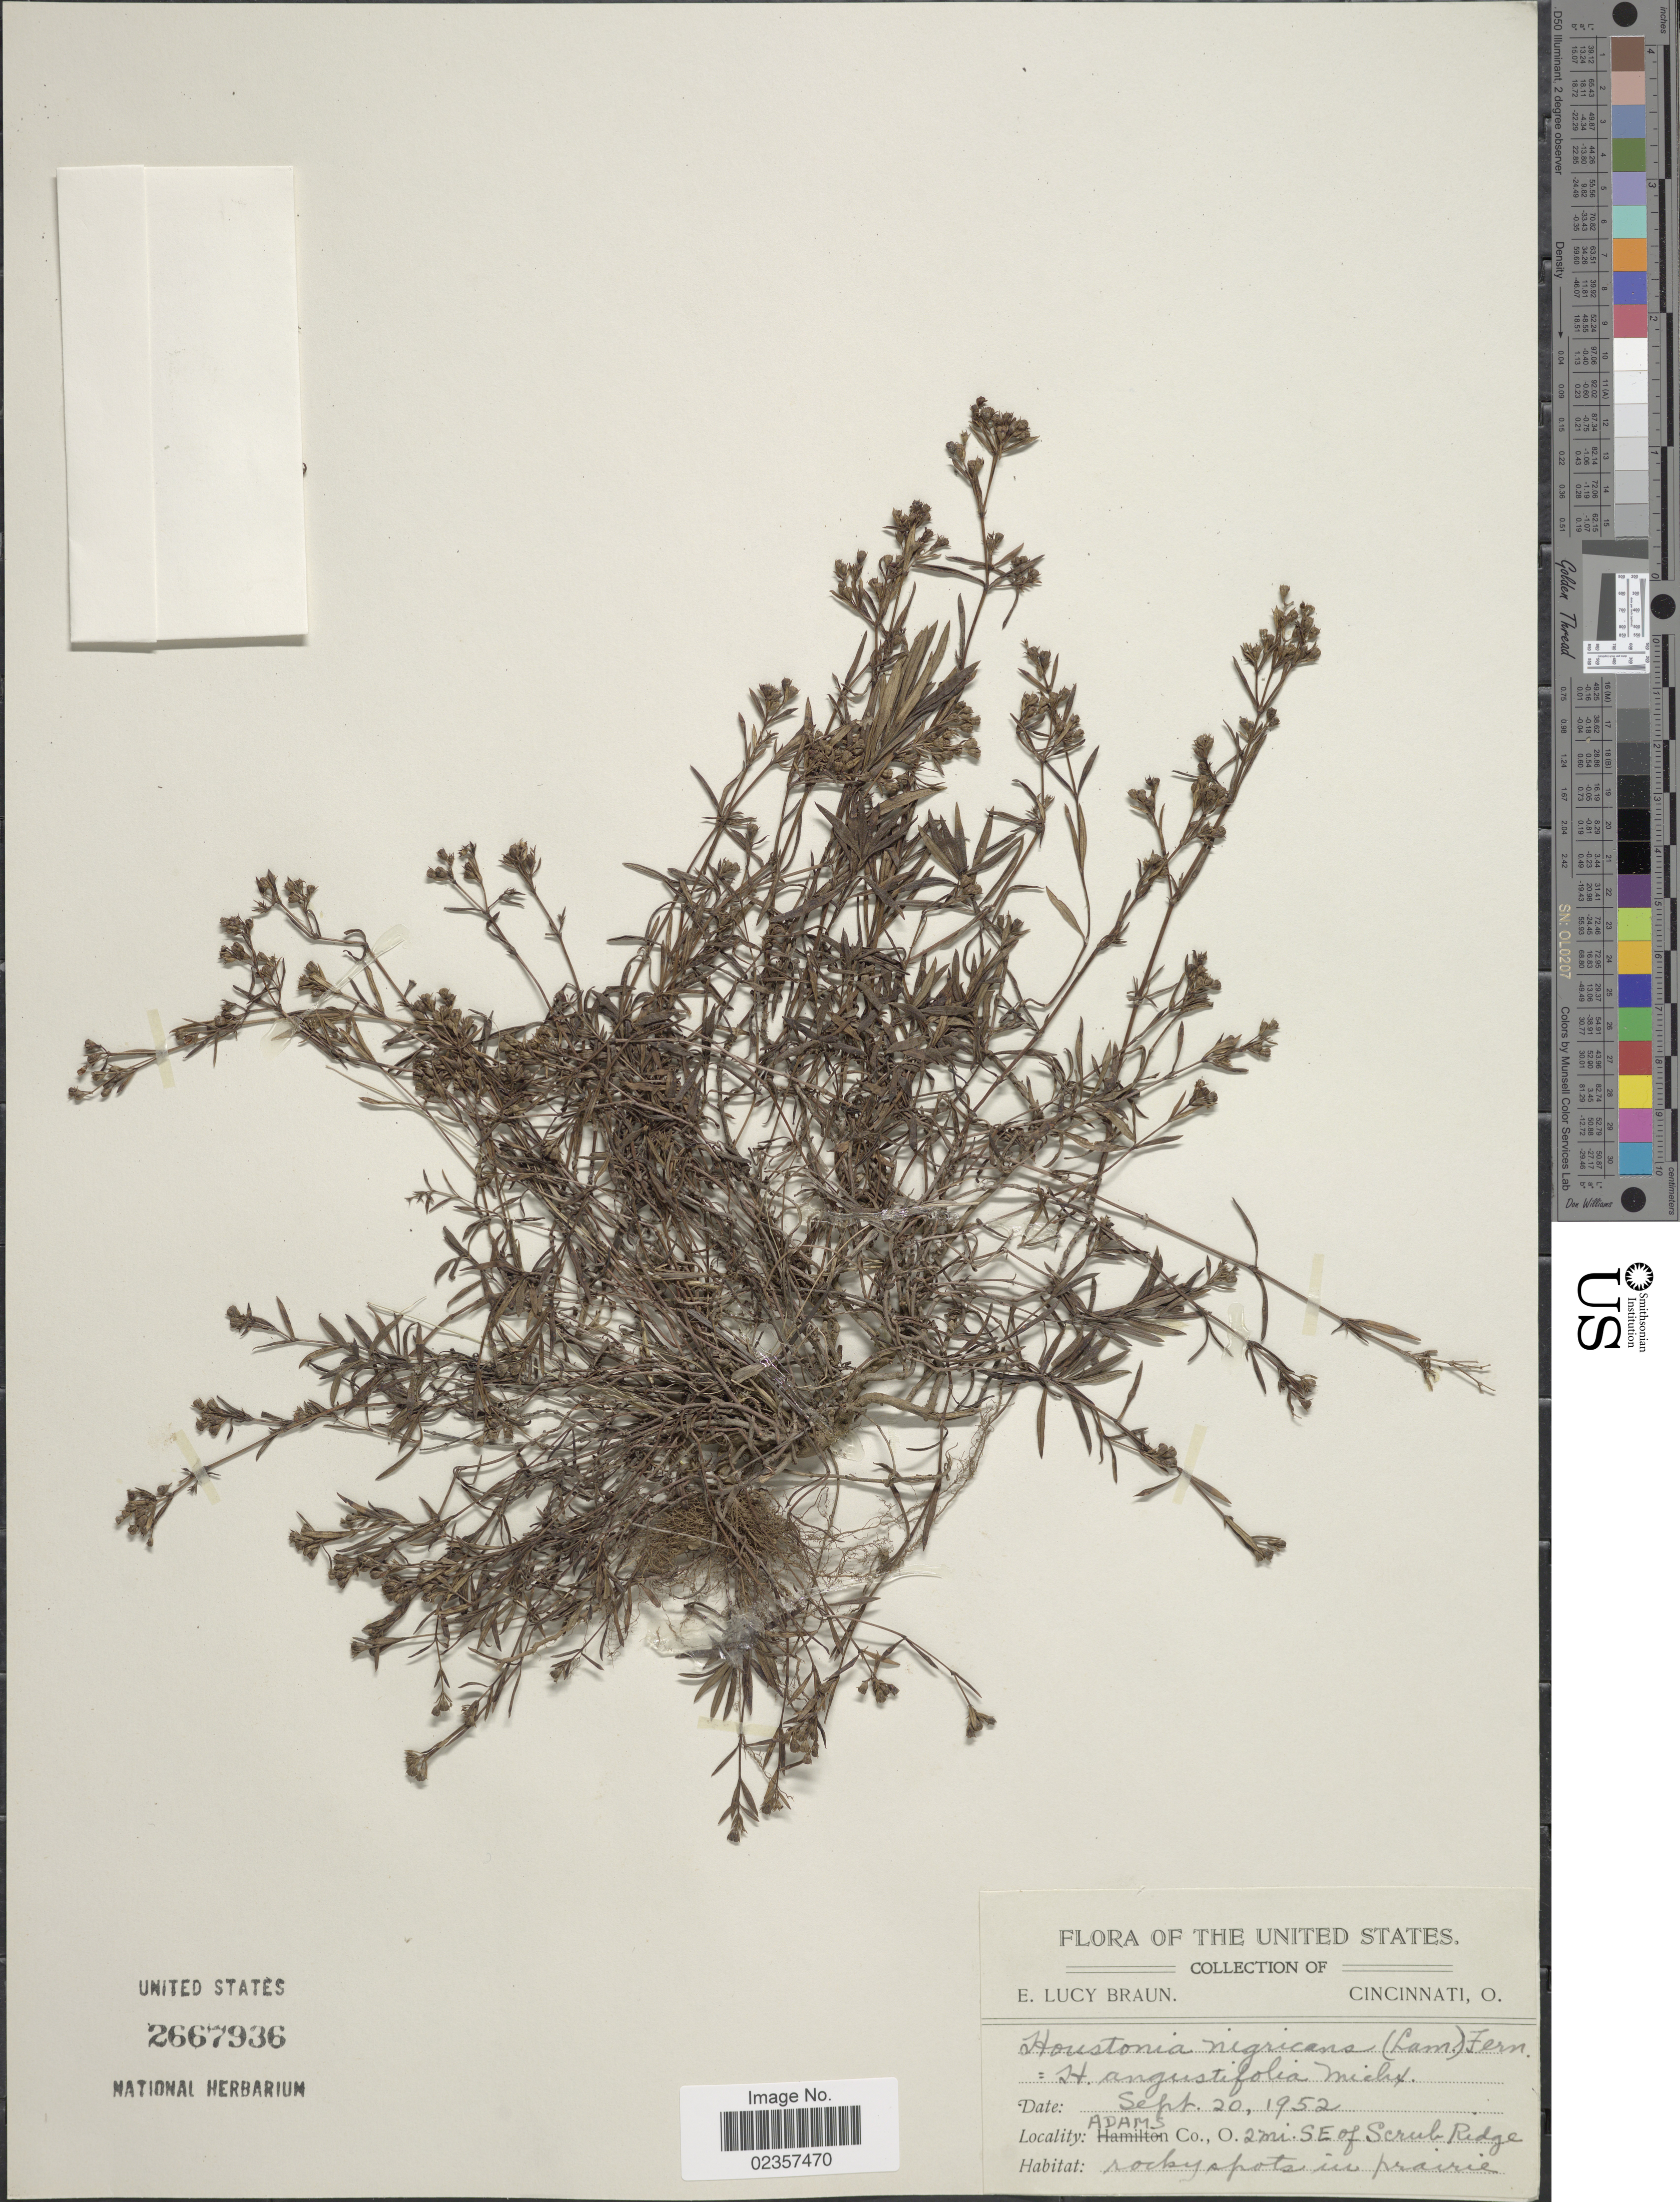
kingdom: Plantae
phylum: Tracheophyta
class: Magnoliopsida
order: Gentianales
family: Rubiaceae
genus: Houstonia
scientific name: Houstonia nigricans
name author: (Lam.) Fernald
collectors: E. L. Braun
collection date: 1952-09-20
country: United States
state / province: Ohio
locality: Adams Co. 2 mi. SE of Scrub Ridge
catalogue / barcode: US 2667936